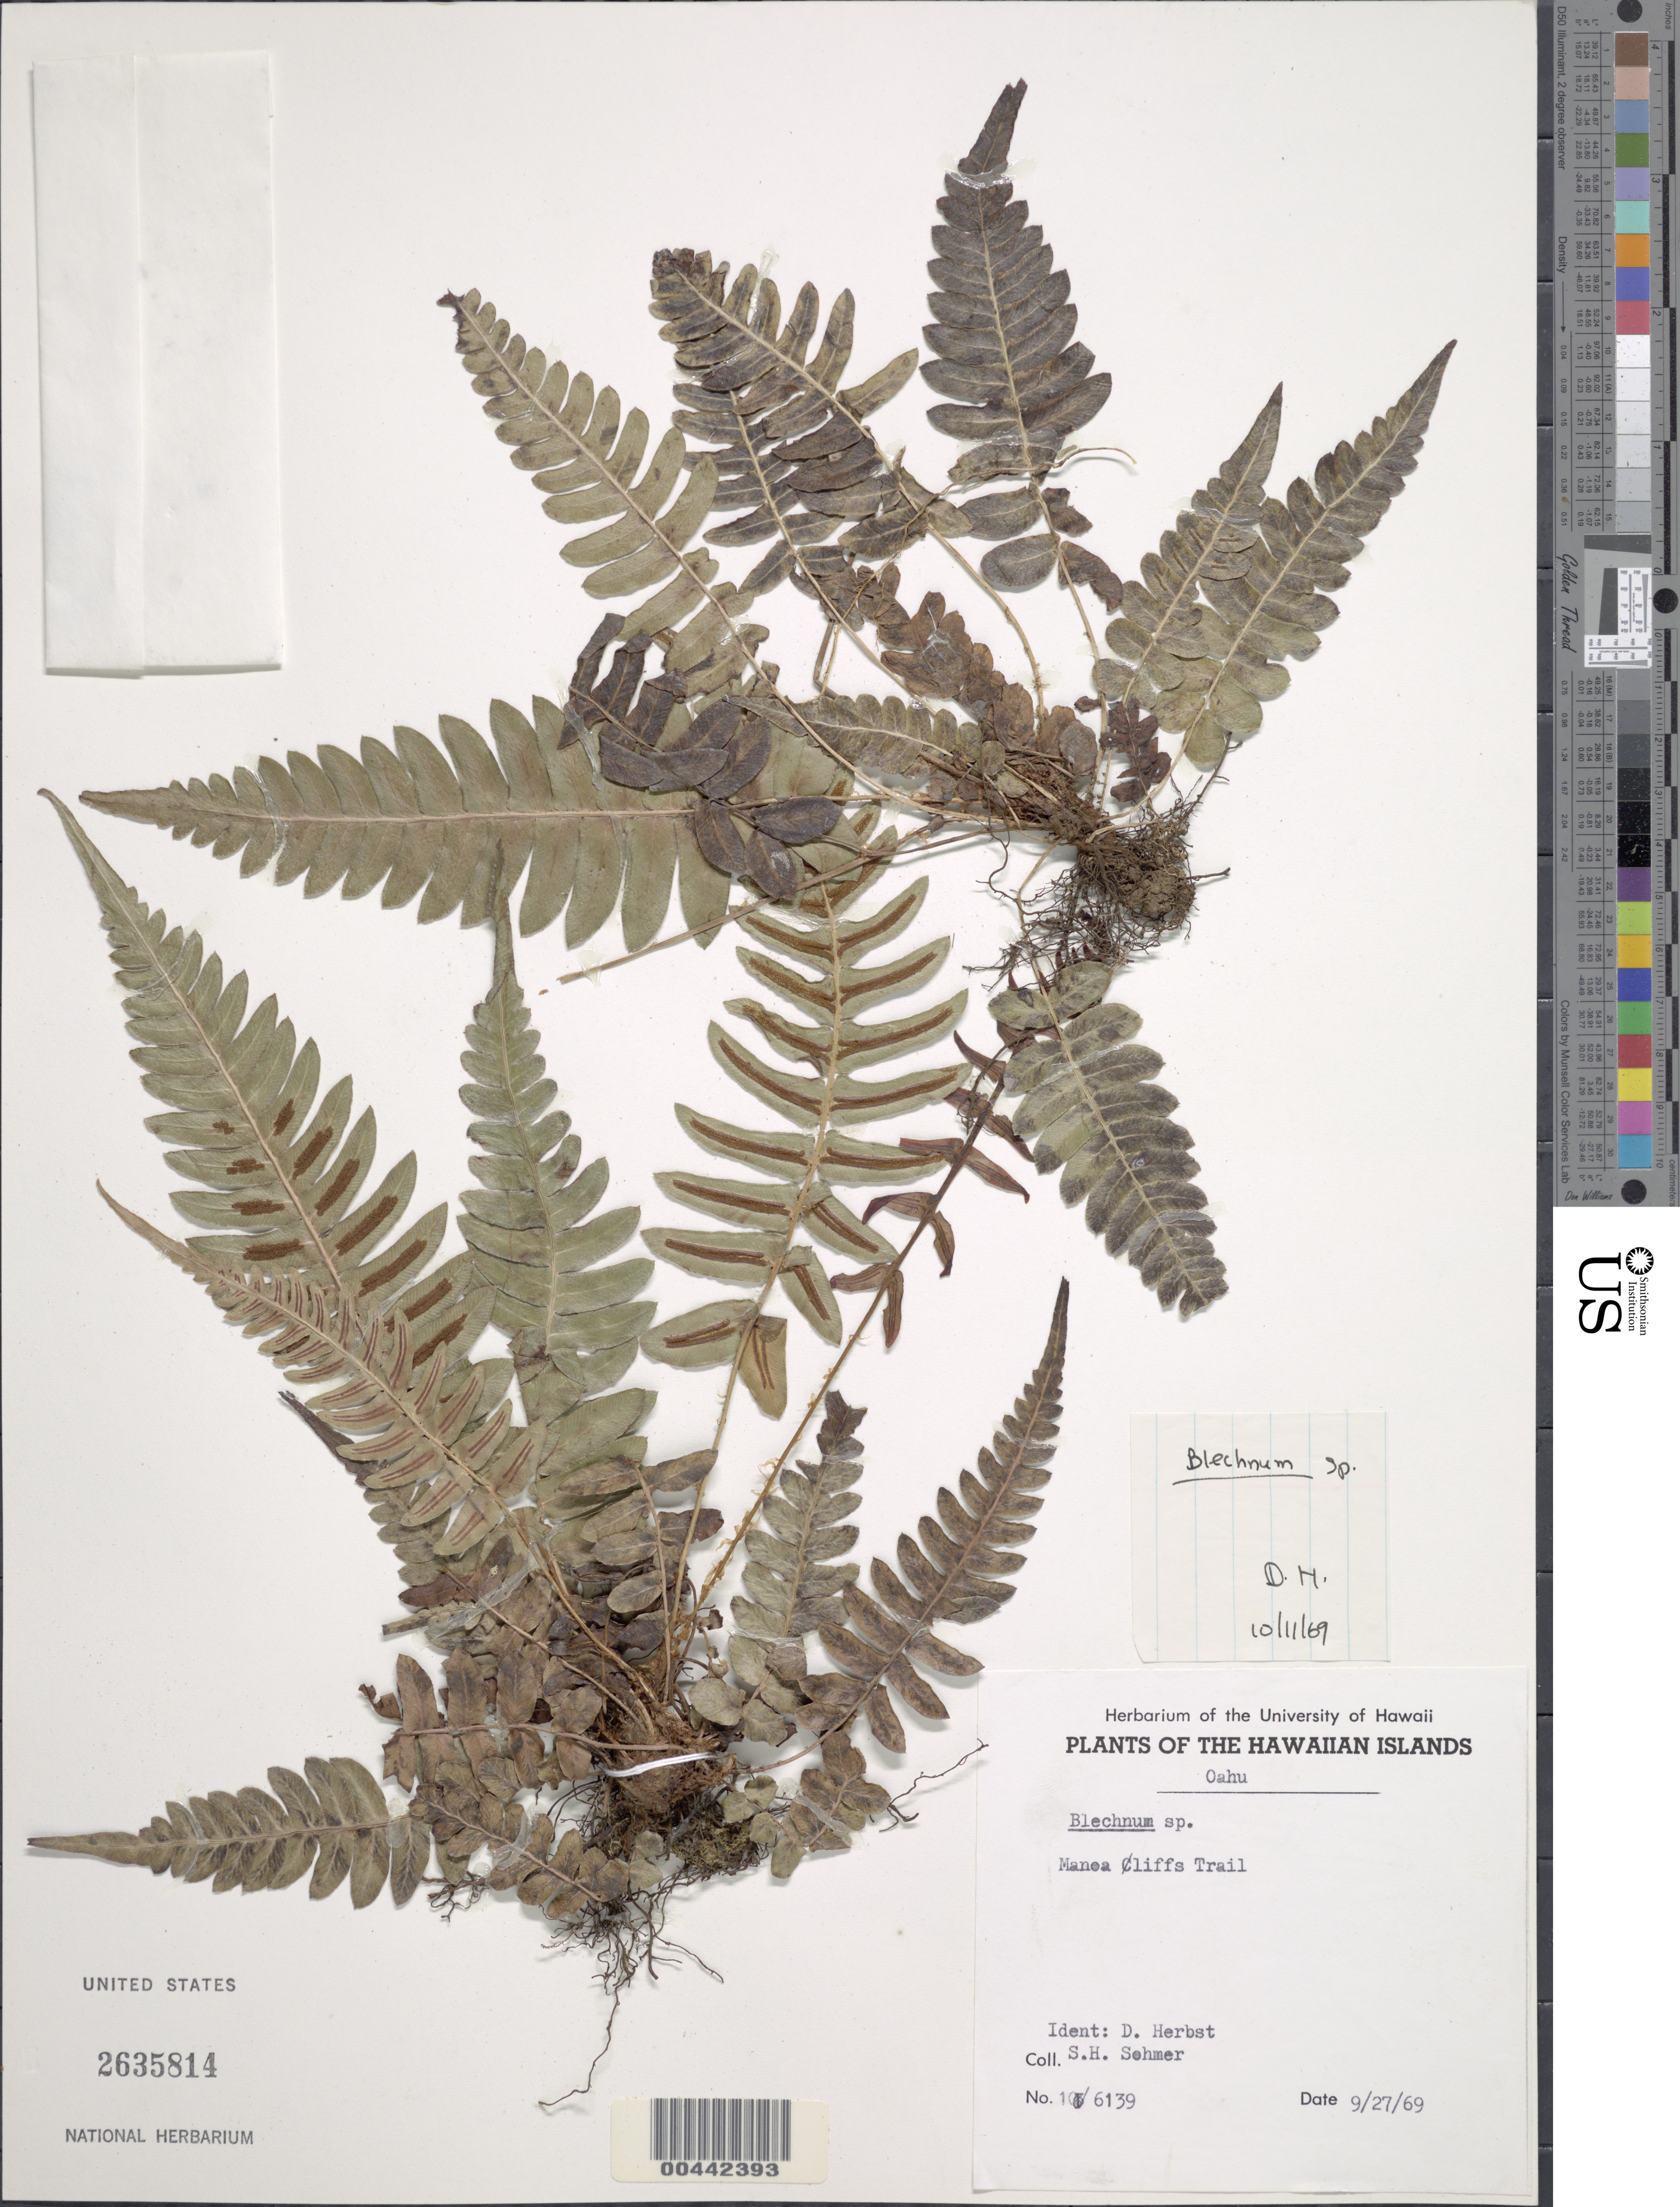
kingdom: Plantae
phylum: Tracheophyta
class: Polypodiopsida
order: Polypodiales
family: Blechnaceae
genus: Blechnum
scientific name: Blechnum appendiculatum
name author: Willd.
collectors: S. H. Sohmer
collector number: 6139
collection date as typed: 27 Sep 1969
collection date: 1969-09-27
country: United States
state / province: Hawaii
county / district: Honolulu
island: Oahu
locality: Manoa Cliffs Trail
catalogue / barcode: US 2635814